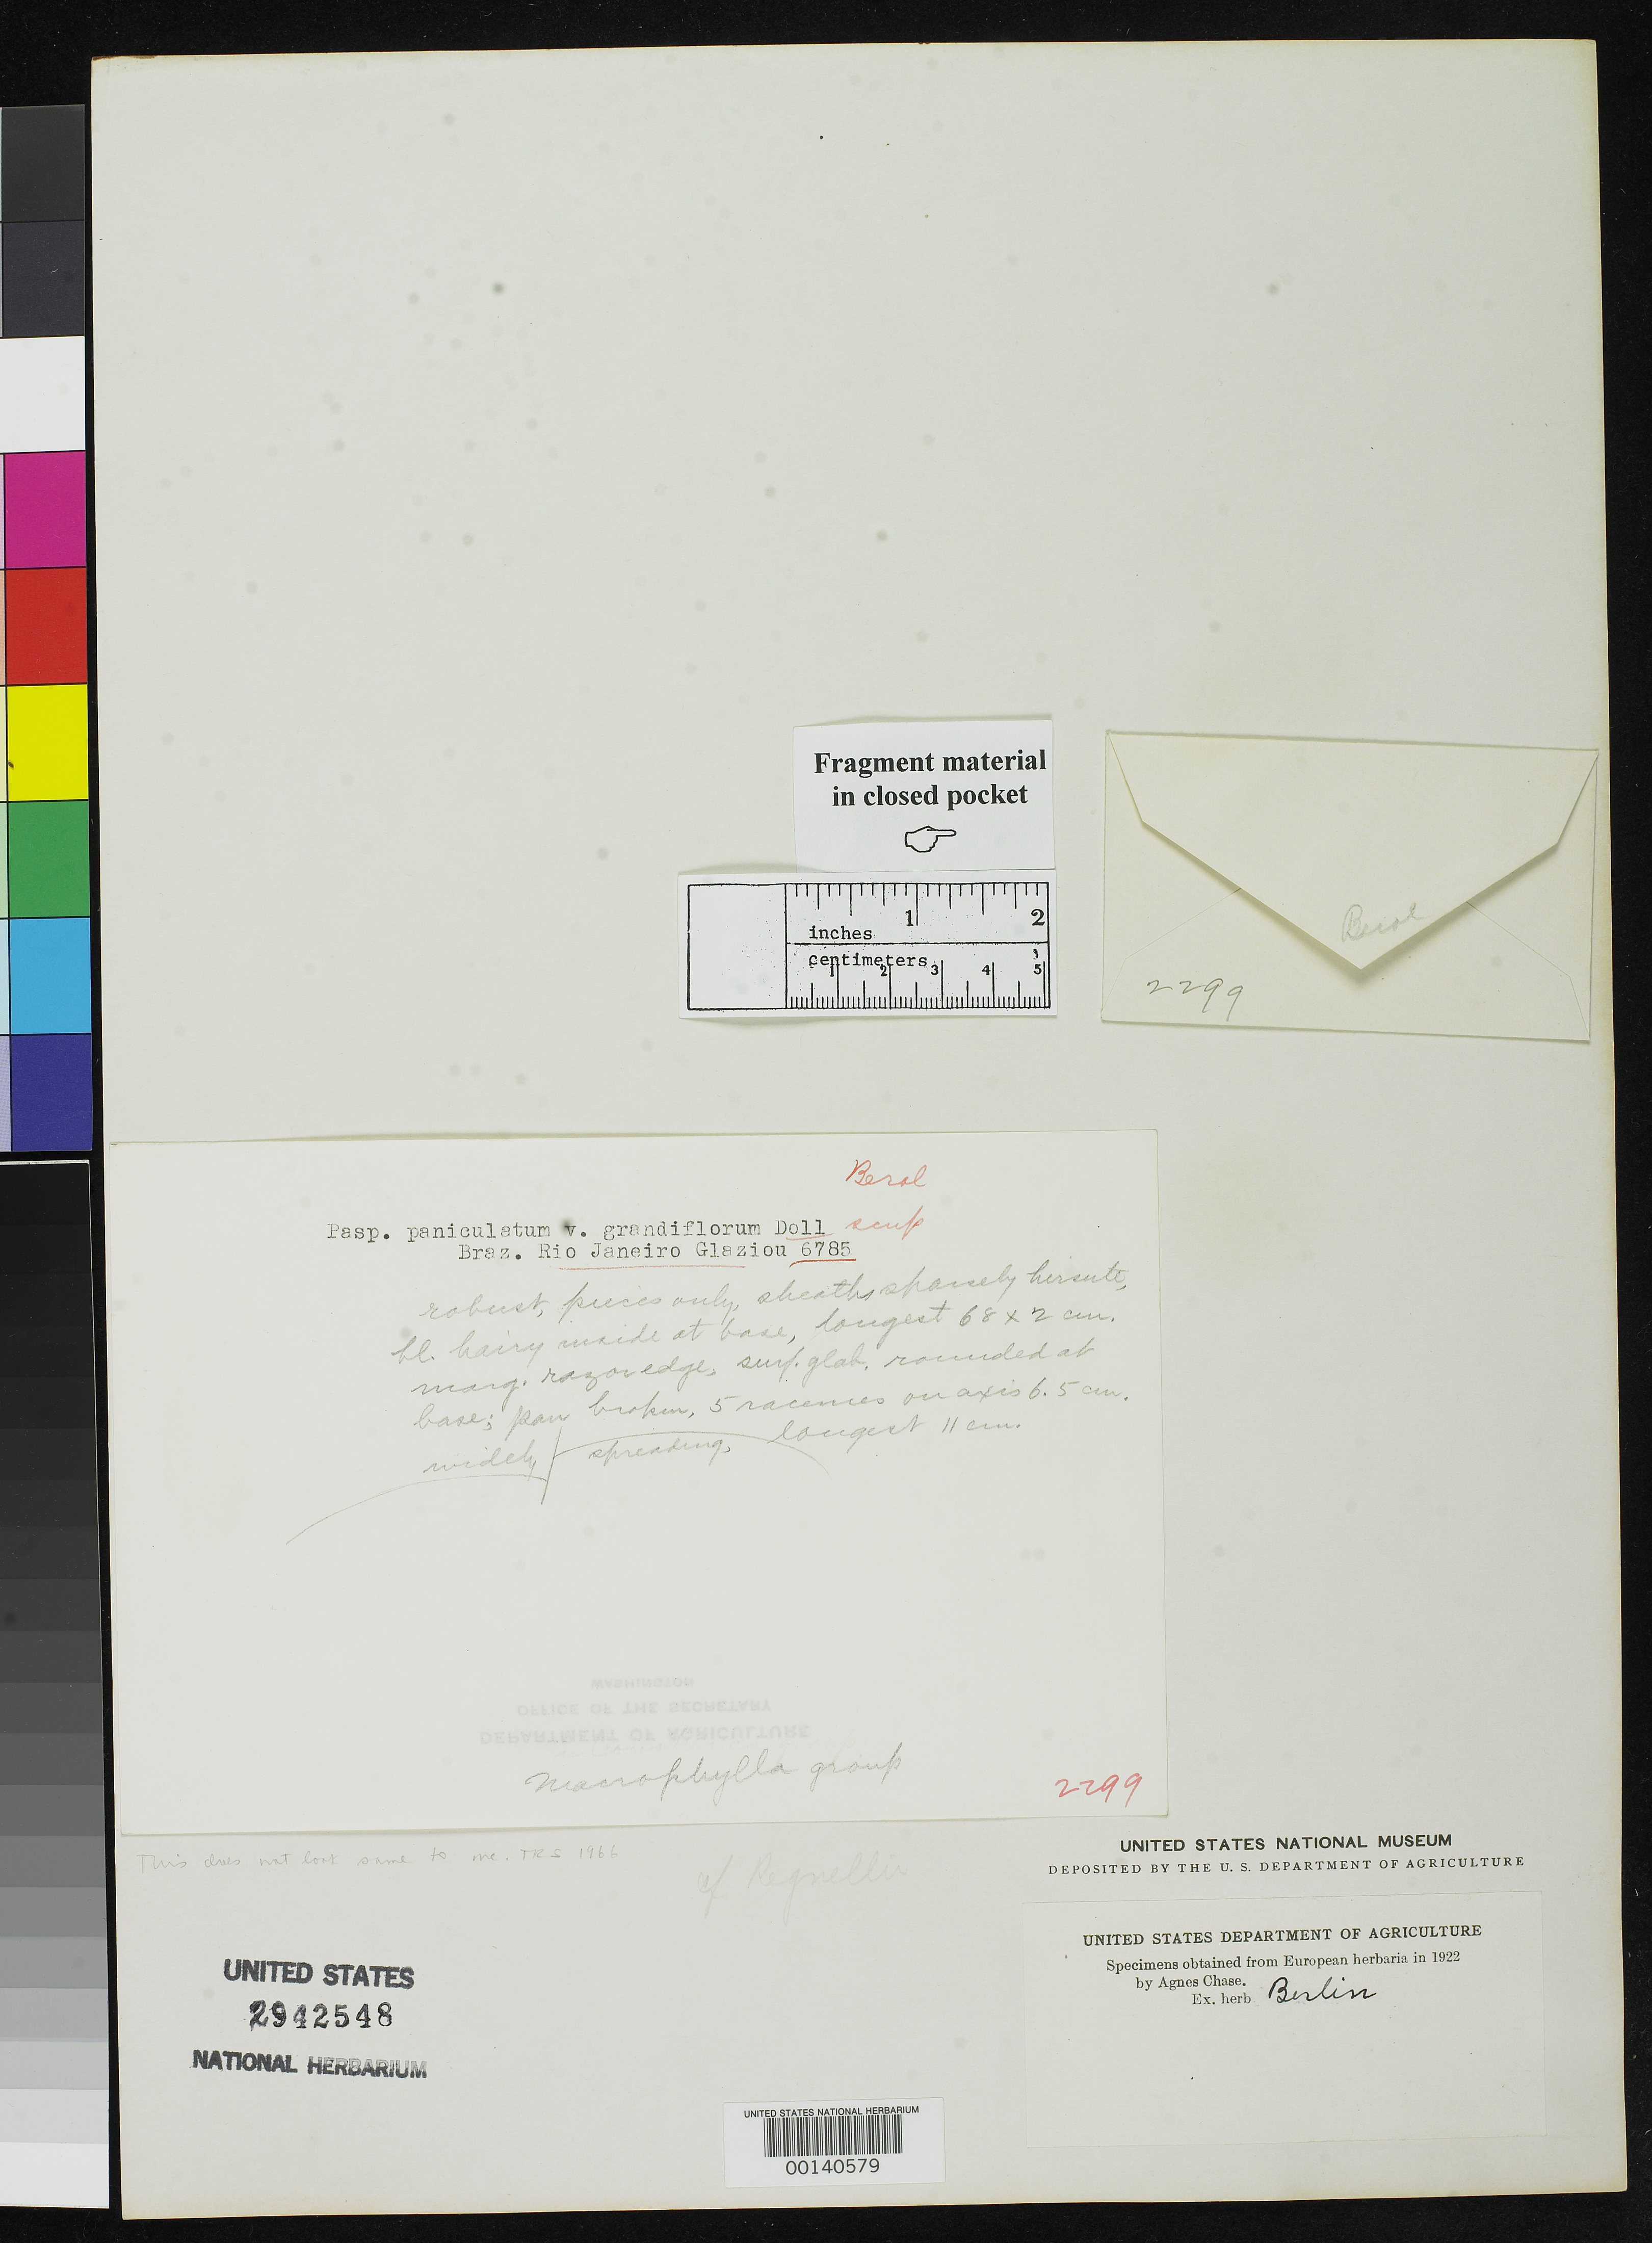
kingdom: Plantae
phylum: Tracheophyta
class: Liliopsida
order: Poales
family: Poaceae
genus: Paspalum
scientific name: Paspalum paniculatum var. grandiflorum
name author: Döll in Mart.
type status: Type Fragment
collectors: A. F. M. Glaziou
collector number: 6785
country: Brazil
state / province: Rio de Janeiro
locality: Near Rio de Janeiro.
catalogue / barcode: US 2942548